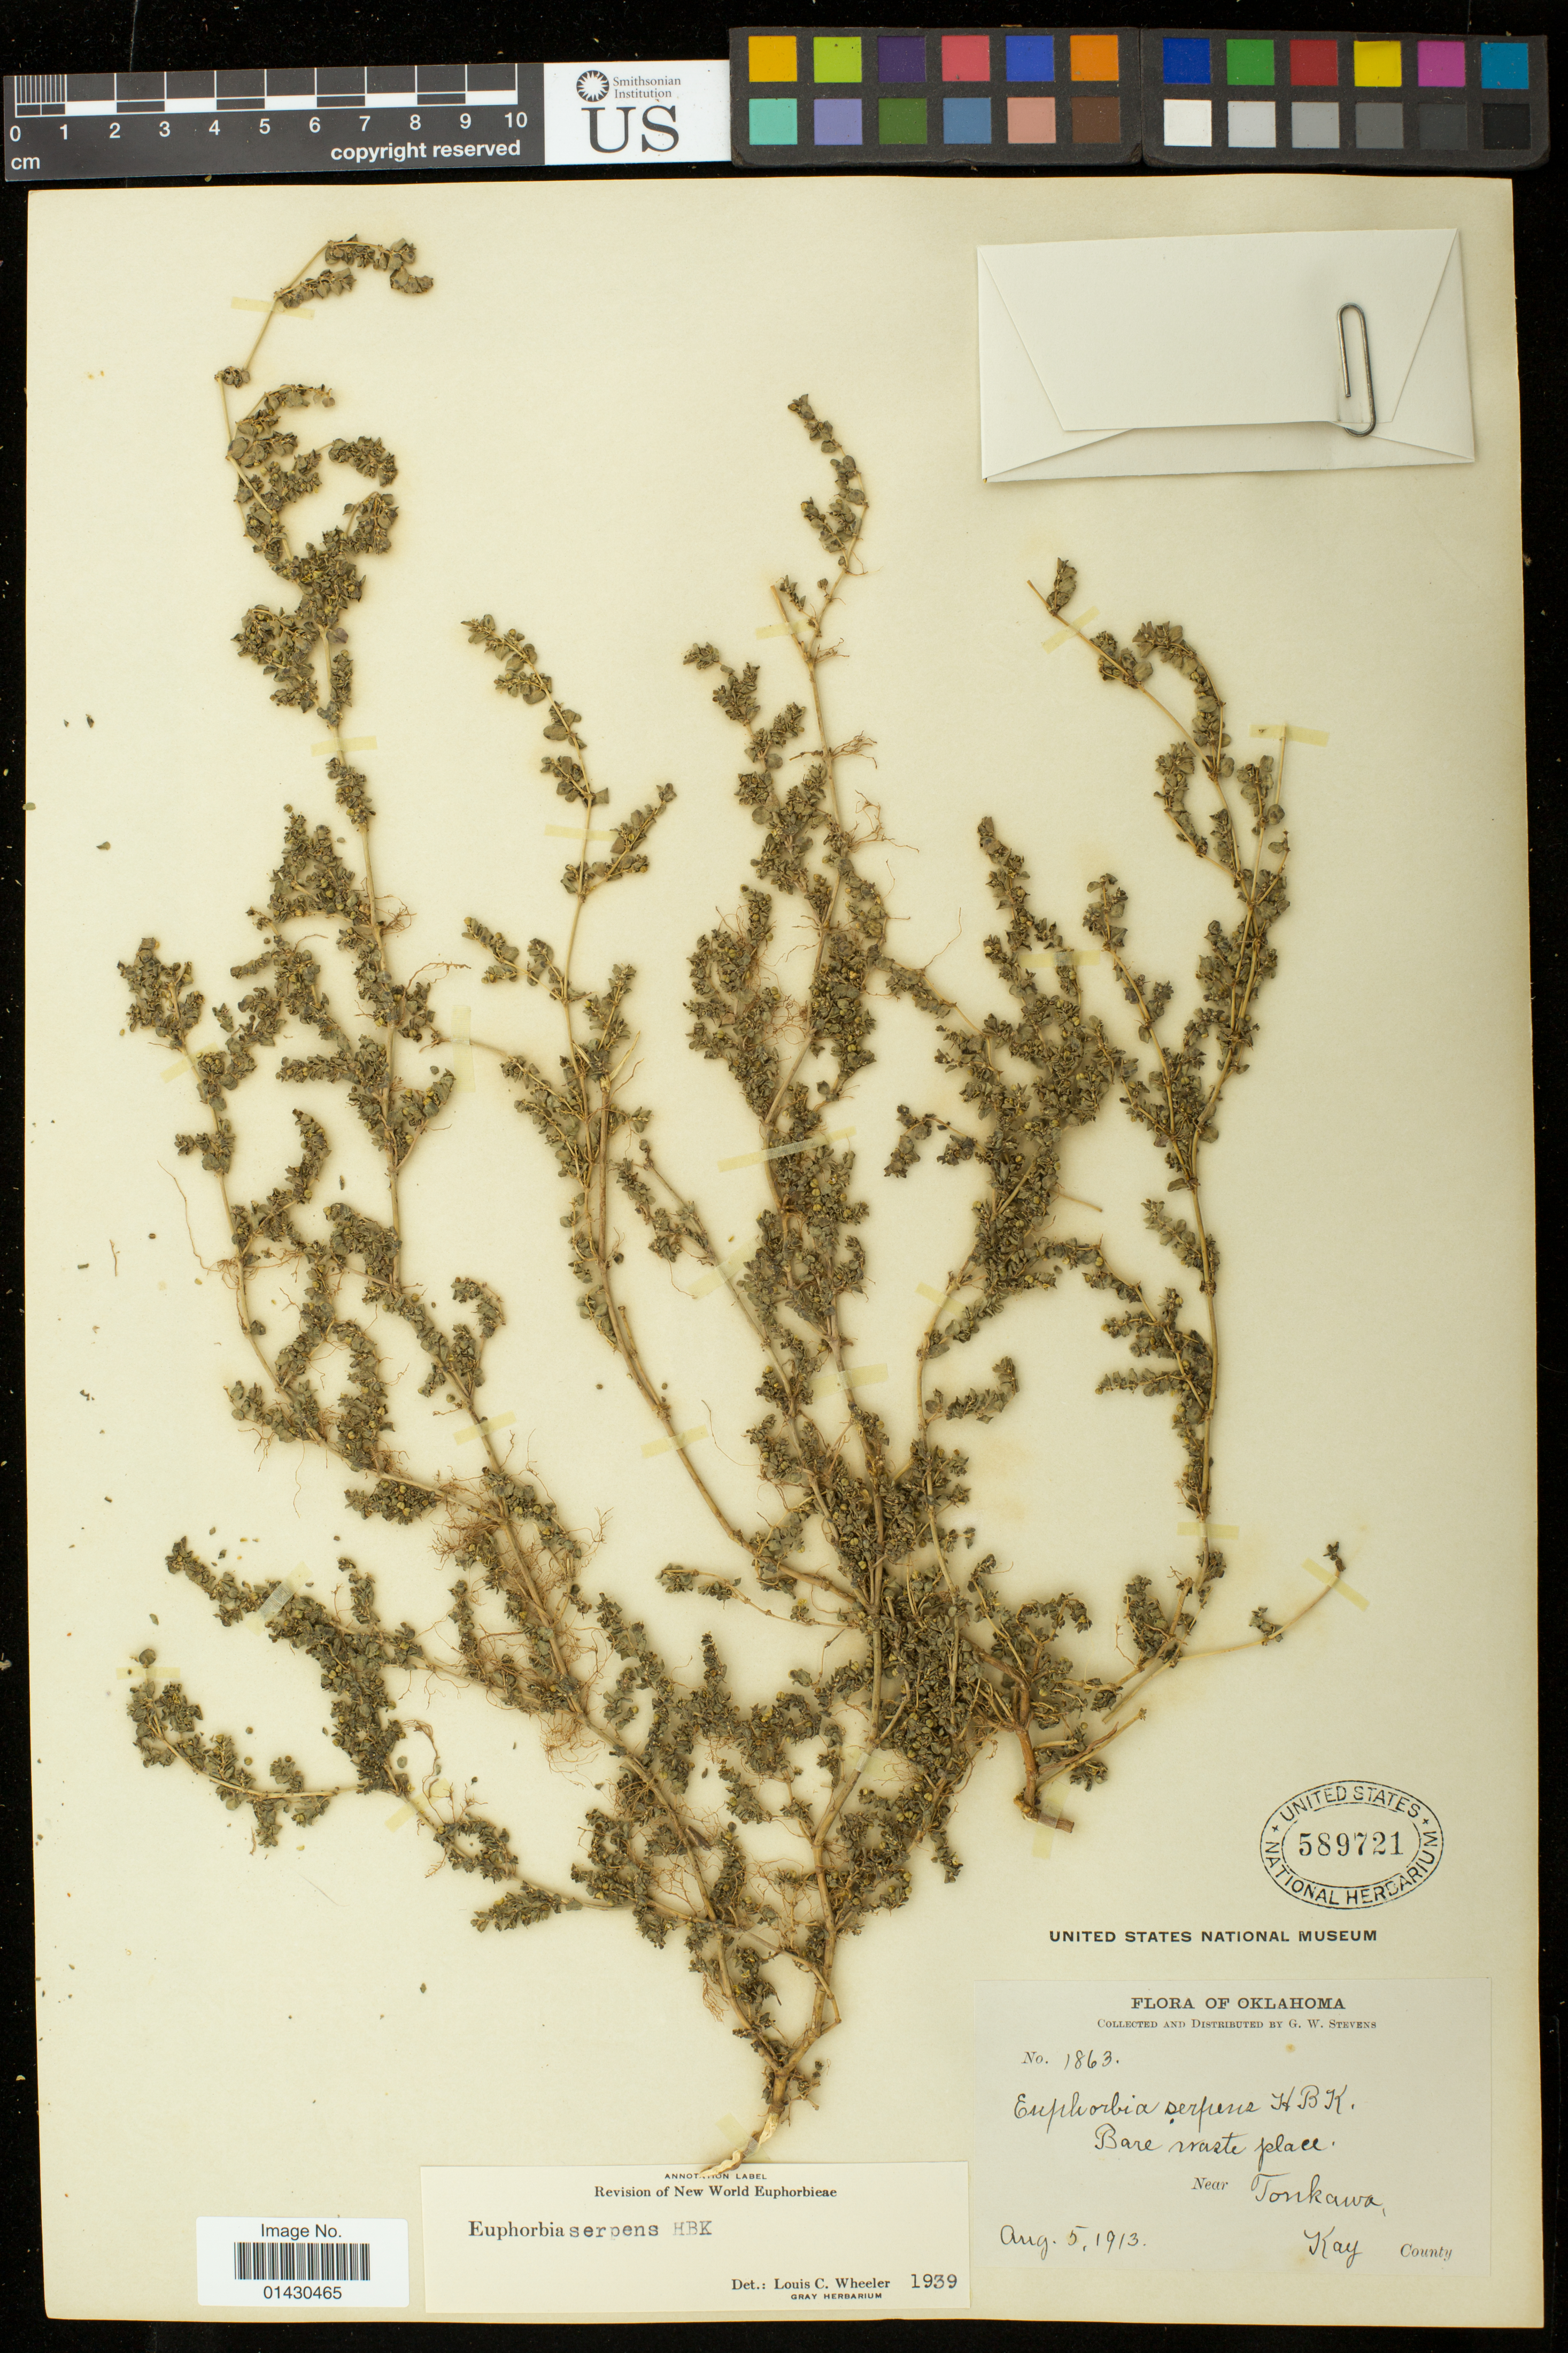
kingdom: Plantae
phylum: Tracheophyta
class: Magnoliopsida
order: Malpighiales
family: Euphorbiaceae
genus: Euphorbia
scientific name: Euphorbia serpens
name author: Kunth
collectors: G. W. Stevens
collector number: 1863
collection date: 1913-08-05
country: United States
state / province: Oklahoma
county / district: Kay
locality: Near Tonkawa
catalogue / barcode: US 589721